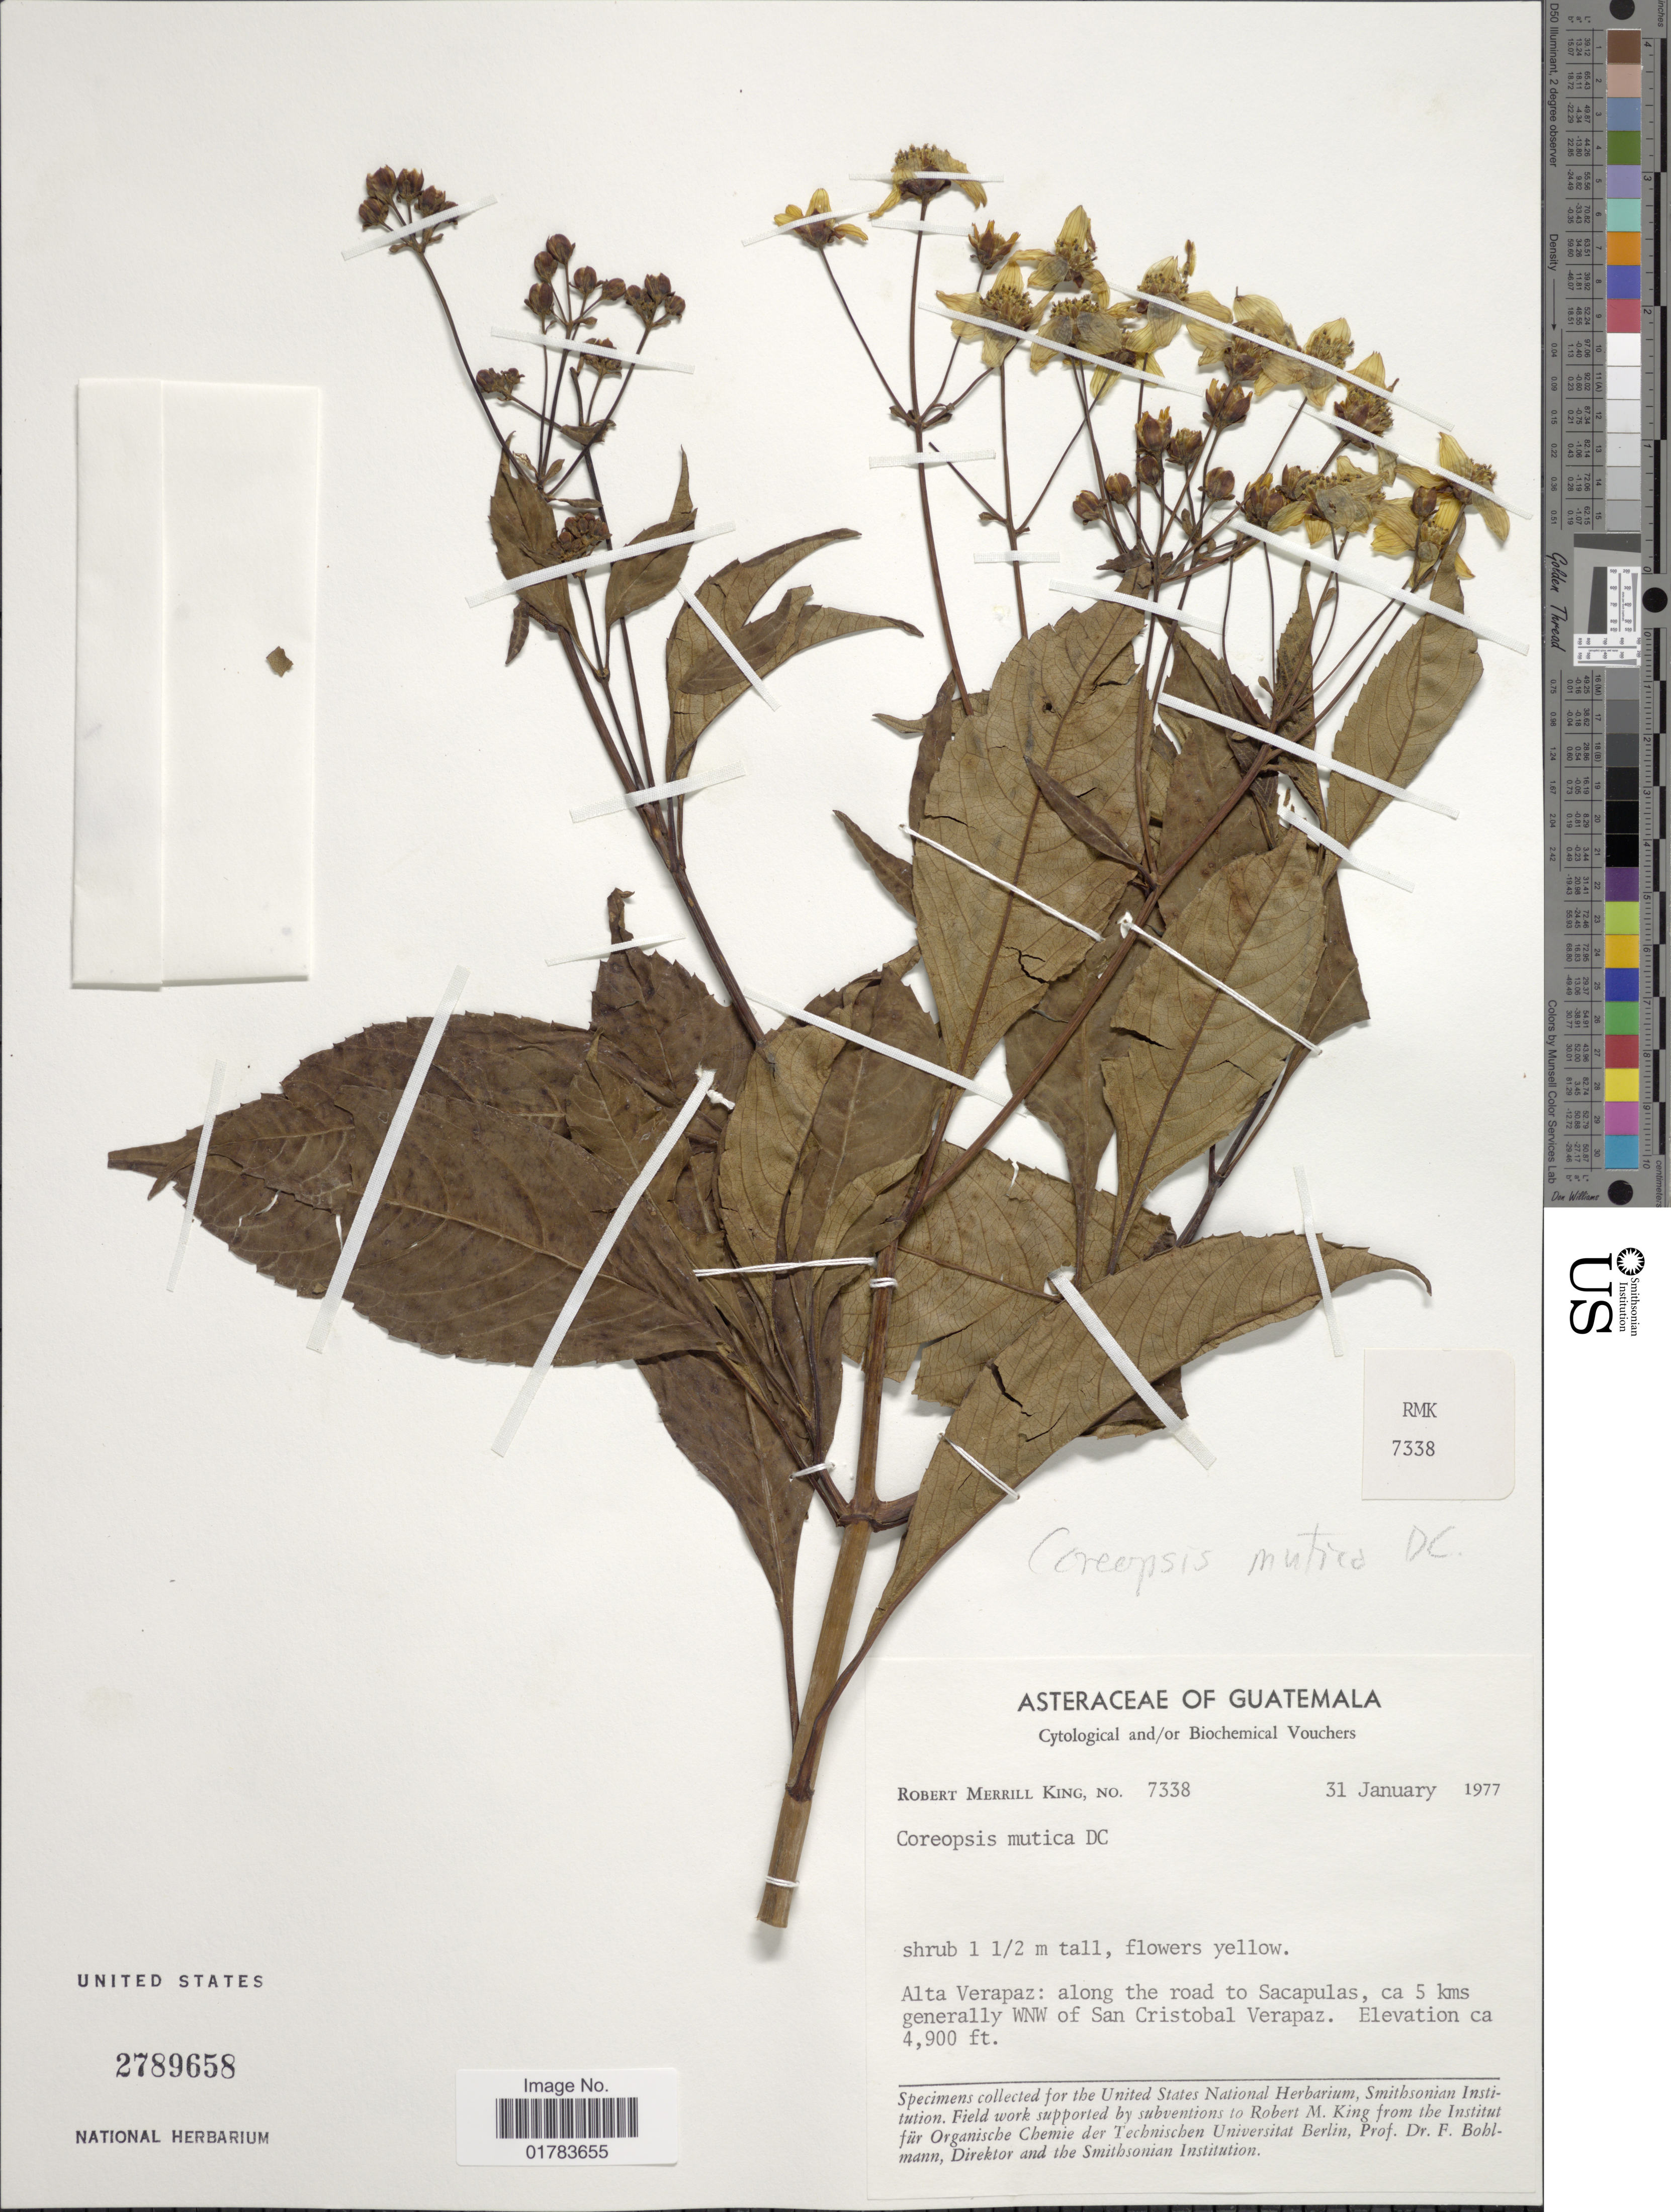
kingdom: Plantae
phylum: Tracheophyta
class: Magnoliopsida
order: Asterales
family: Asteraceae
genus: Coreopsis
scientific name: Coreopsis mutica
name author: DC.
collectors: R. M. King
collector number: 7338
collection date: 1977-01-31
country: Guatemala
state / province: Alta Verapaz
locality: Along the road to Sacapulas, ca 5 kms generally WNW of San Cristobal Verapaz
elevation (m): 1494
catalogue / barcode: US 2789658